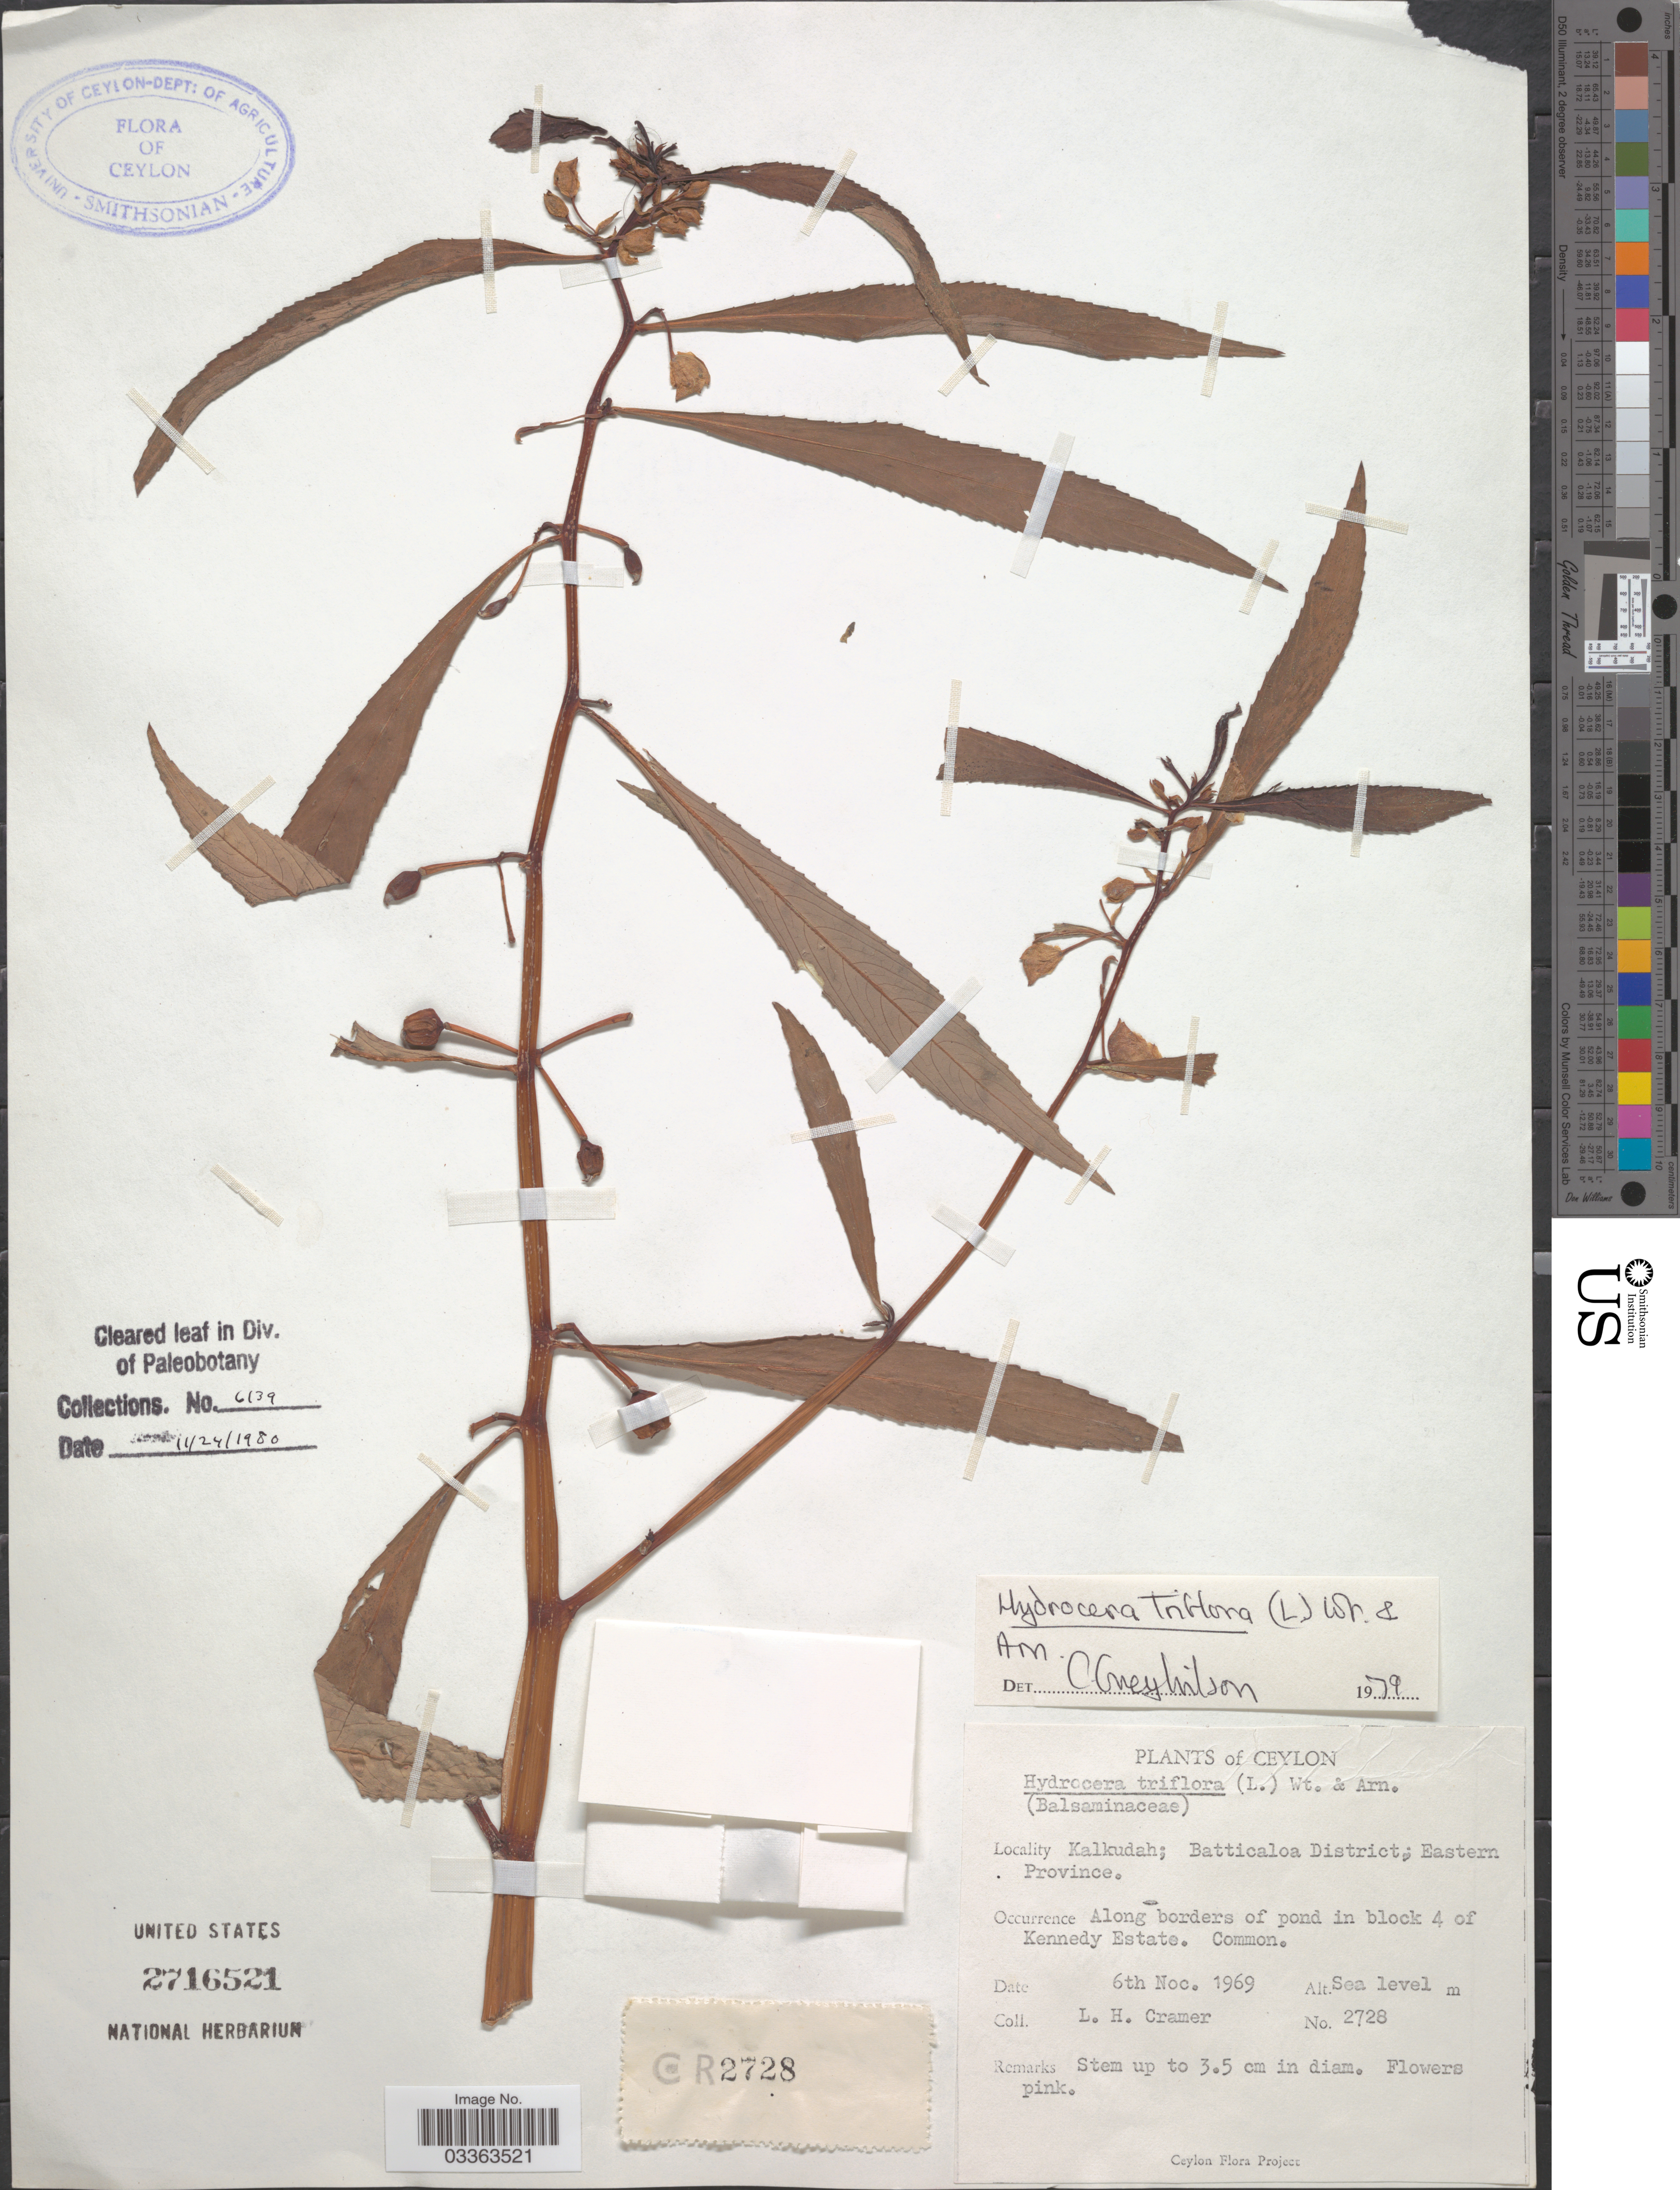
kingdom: Plantae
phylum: Tracheophyta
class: Magnoliopsida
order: Ericales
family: Balsaminaceae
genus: Hydrocera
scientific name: Hydrocera triflora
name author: (L.) Wight & Arn.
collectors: L. H. Cramer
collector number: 2728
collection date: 1969-11-06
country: Sri Lanka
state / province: Eastern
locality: Ceylon, Kalkudah; Batticaloa District, Along borders of pond in block 4 of Kennedy Estate.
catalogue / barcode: US 2716521